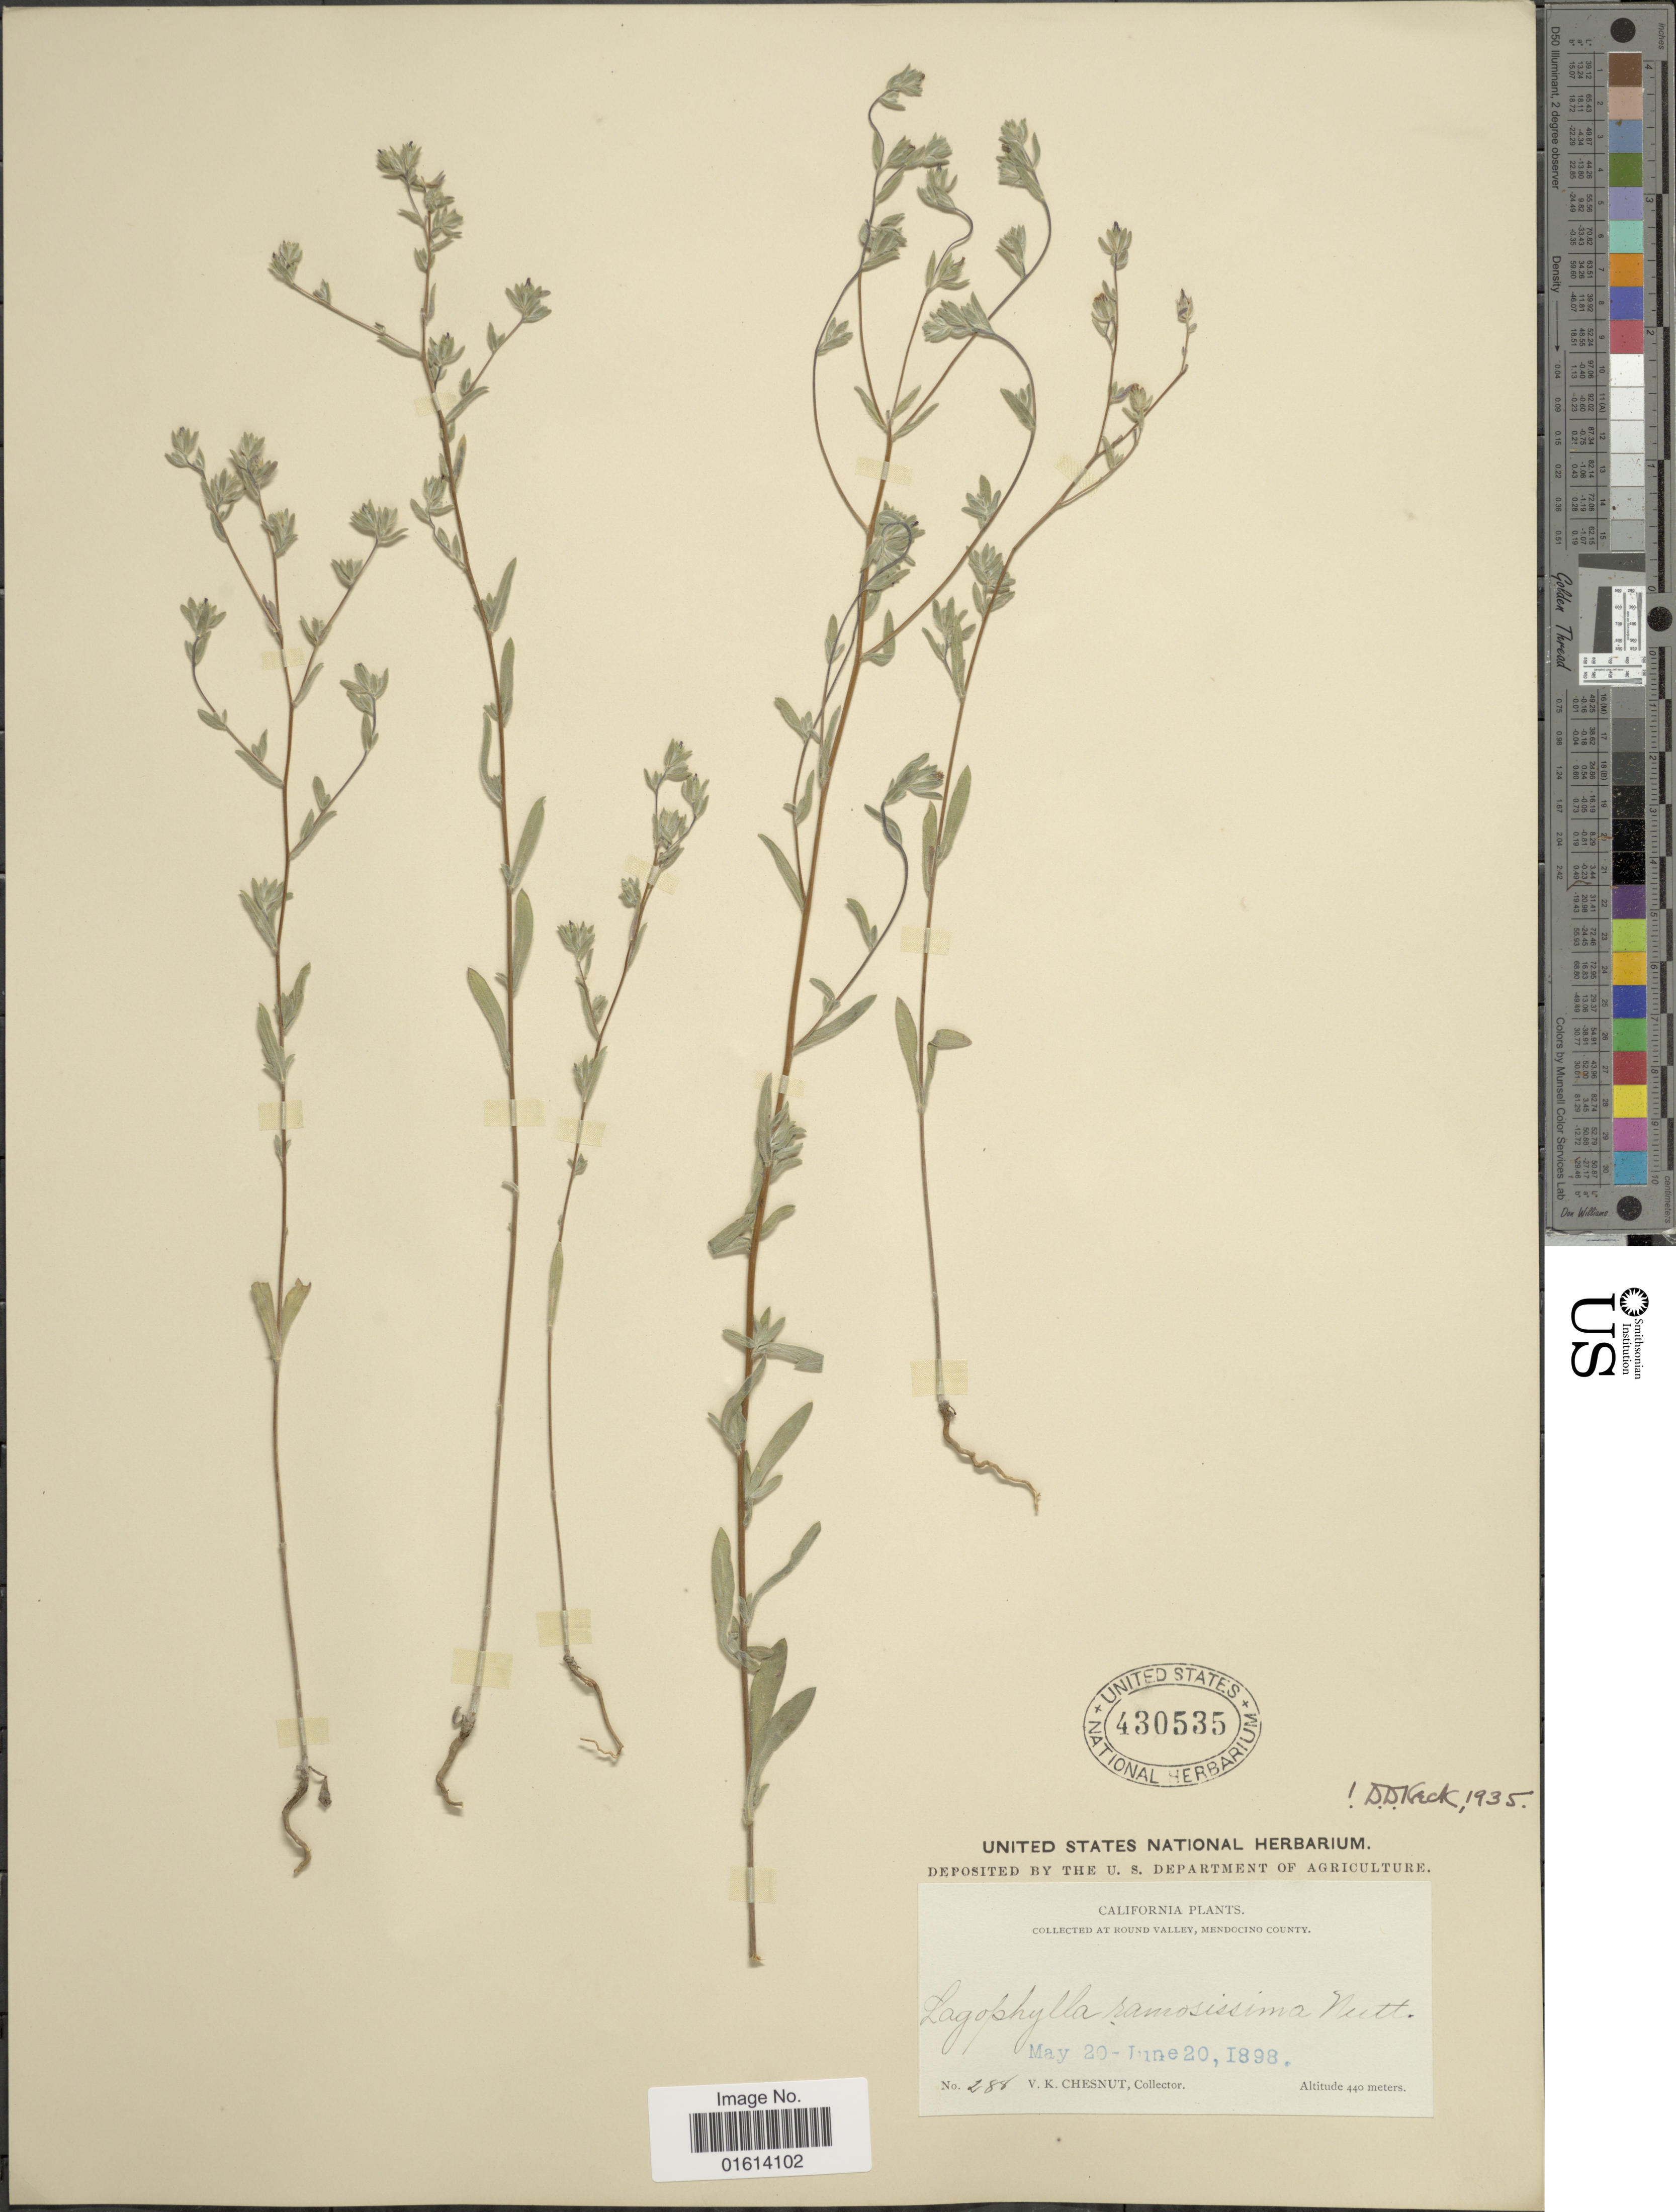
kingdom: Plantae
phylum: Tracheophyta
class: Magnoliopsida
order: Asterales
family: Asteraceae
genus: Lagophylla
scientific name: Lagophylla ramosissima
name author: Nutt.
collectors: V. Chesnut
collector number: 288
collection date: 1898-05-20/1898-06-20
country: United States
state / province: California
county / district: Mendocino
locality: Round Valley, Mendocino County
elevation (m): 440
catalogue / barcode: US 430535